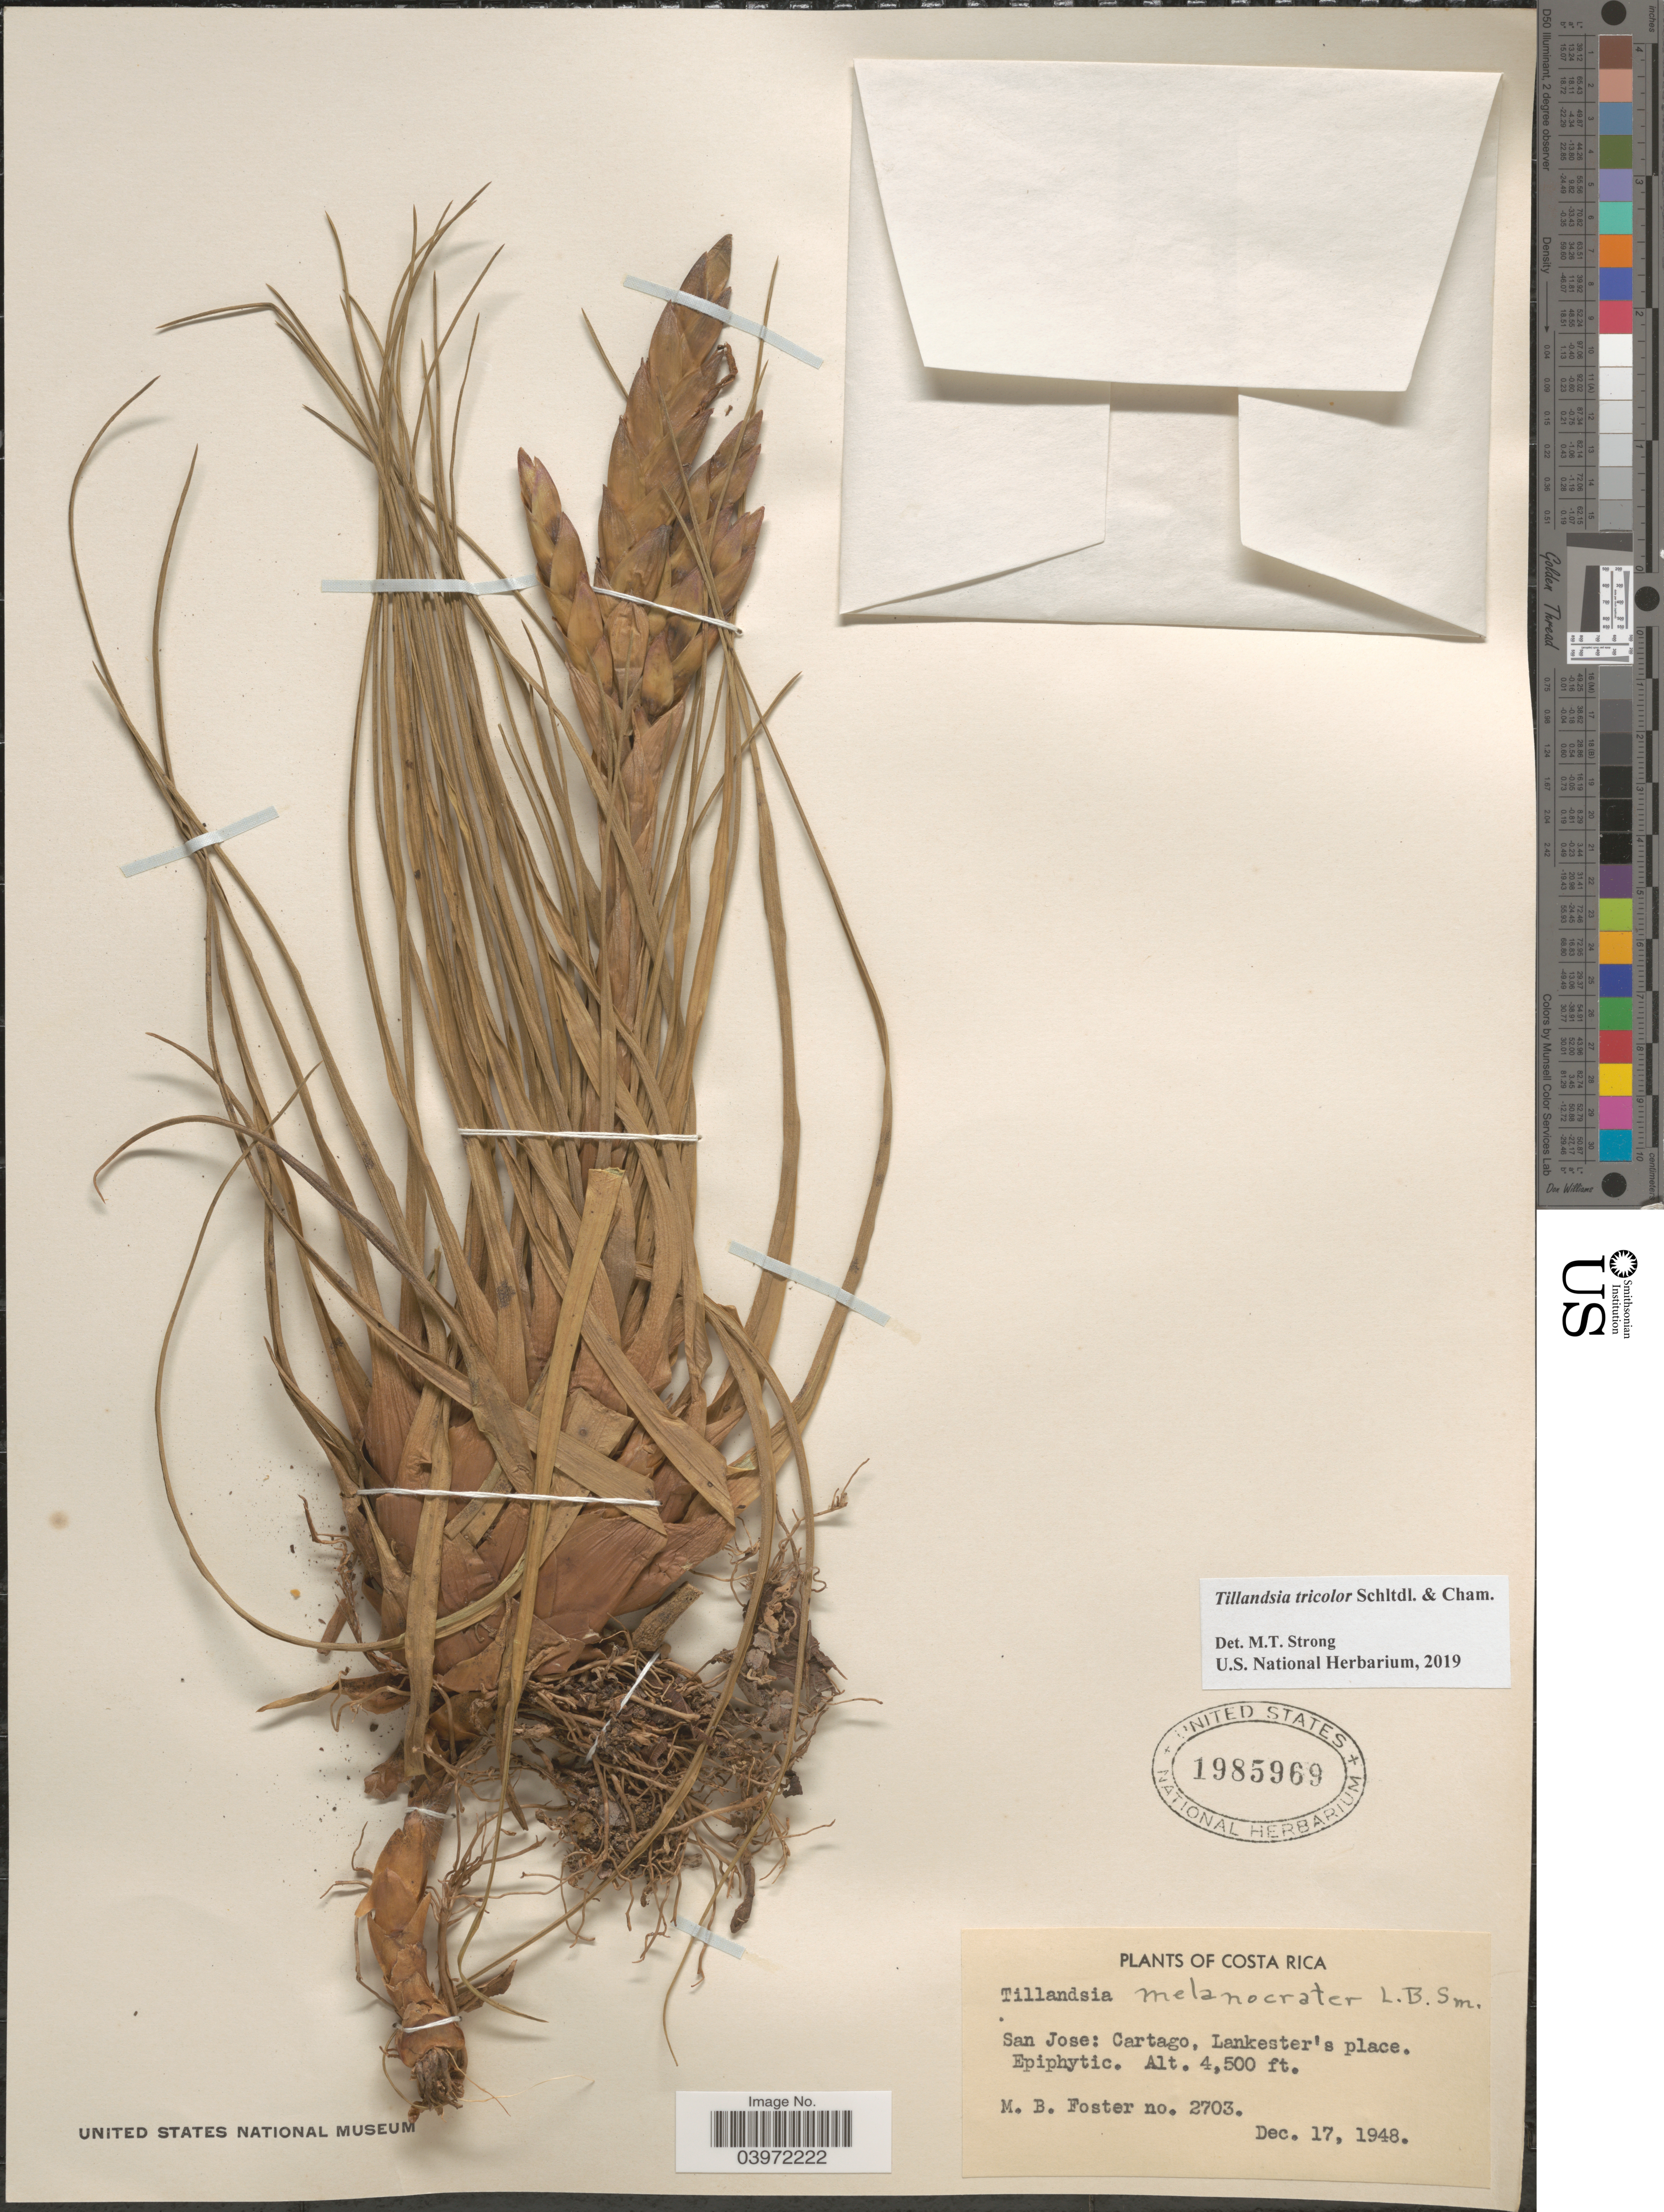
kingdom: Plantae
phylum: Tracheophyta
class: Liliopsida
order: Poales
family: Bromeliaceae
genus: Tillandsia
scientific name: Tillandsia tricolor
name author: Schltdl. & Cham.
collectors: M. B. Foster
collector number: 2703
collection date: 1948-12-17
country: Costa Rica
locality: San Jose: Cartago, Lankester's place.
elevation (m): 1372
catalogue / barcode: US 1985969